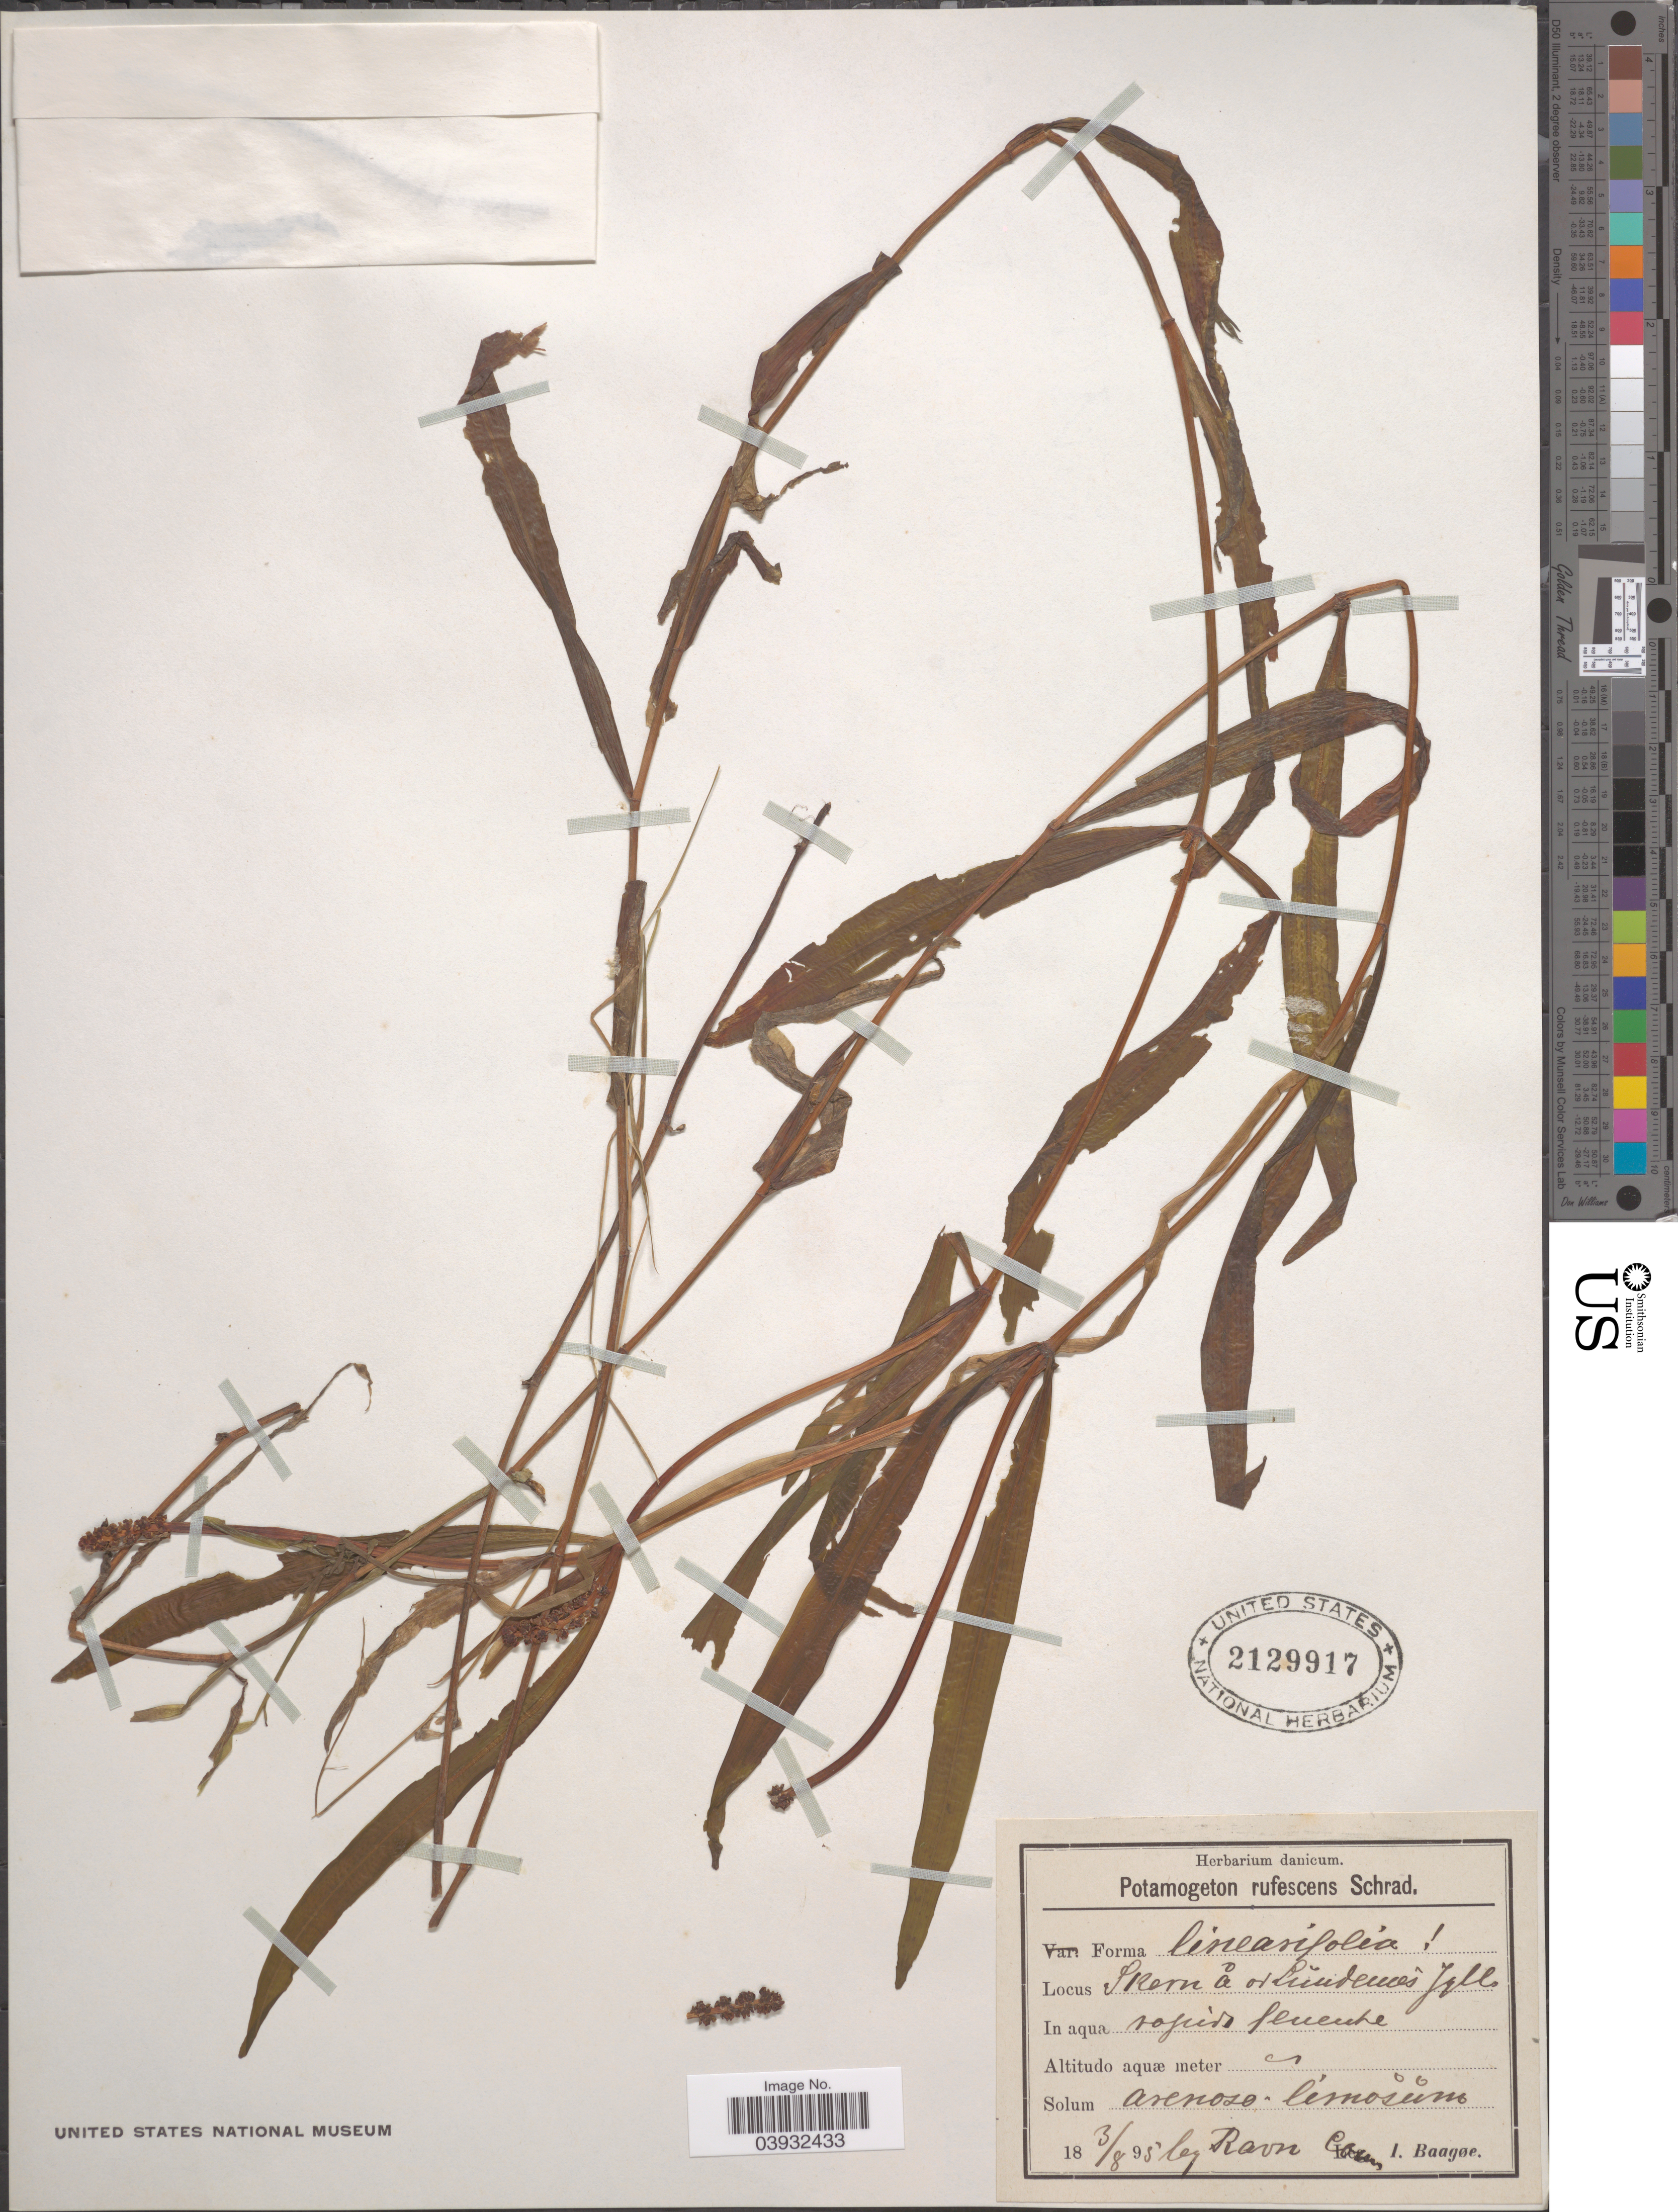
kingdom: Plantae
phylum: Tracheophyta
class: Liliopsida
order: Alismatales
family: Potamogetonaceae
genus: Potamogeton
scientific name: Potamogeton rufescens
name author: Schrad.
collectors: Ravn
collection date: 1895-08-03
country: Denmark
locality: Skjern å or Lundemos Jyll.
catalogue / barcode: US 2129917